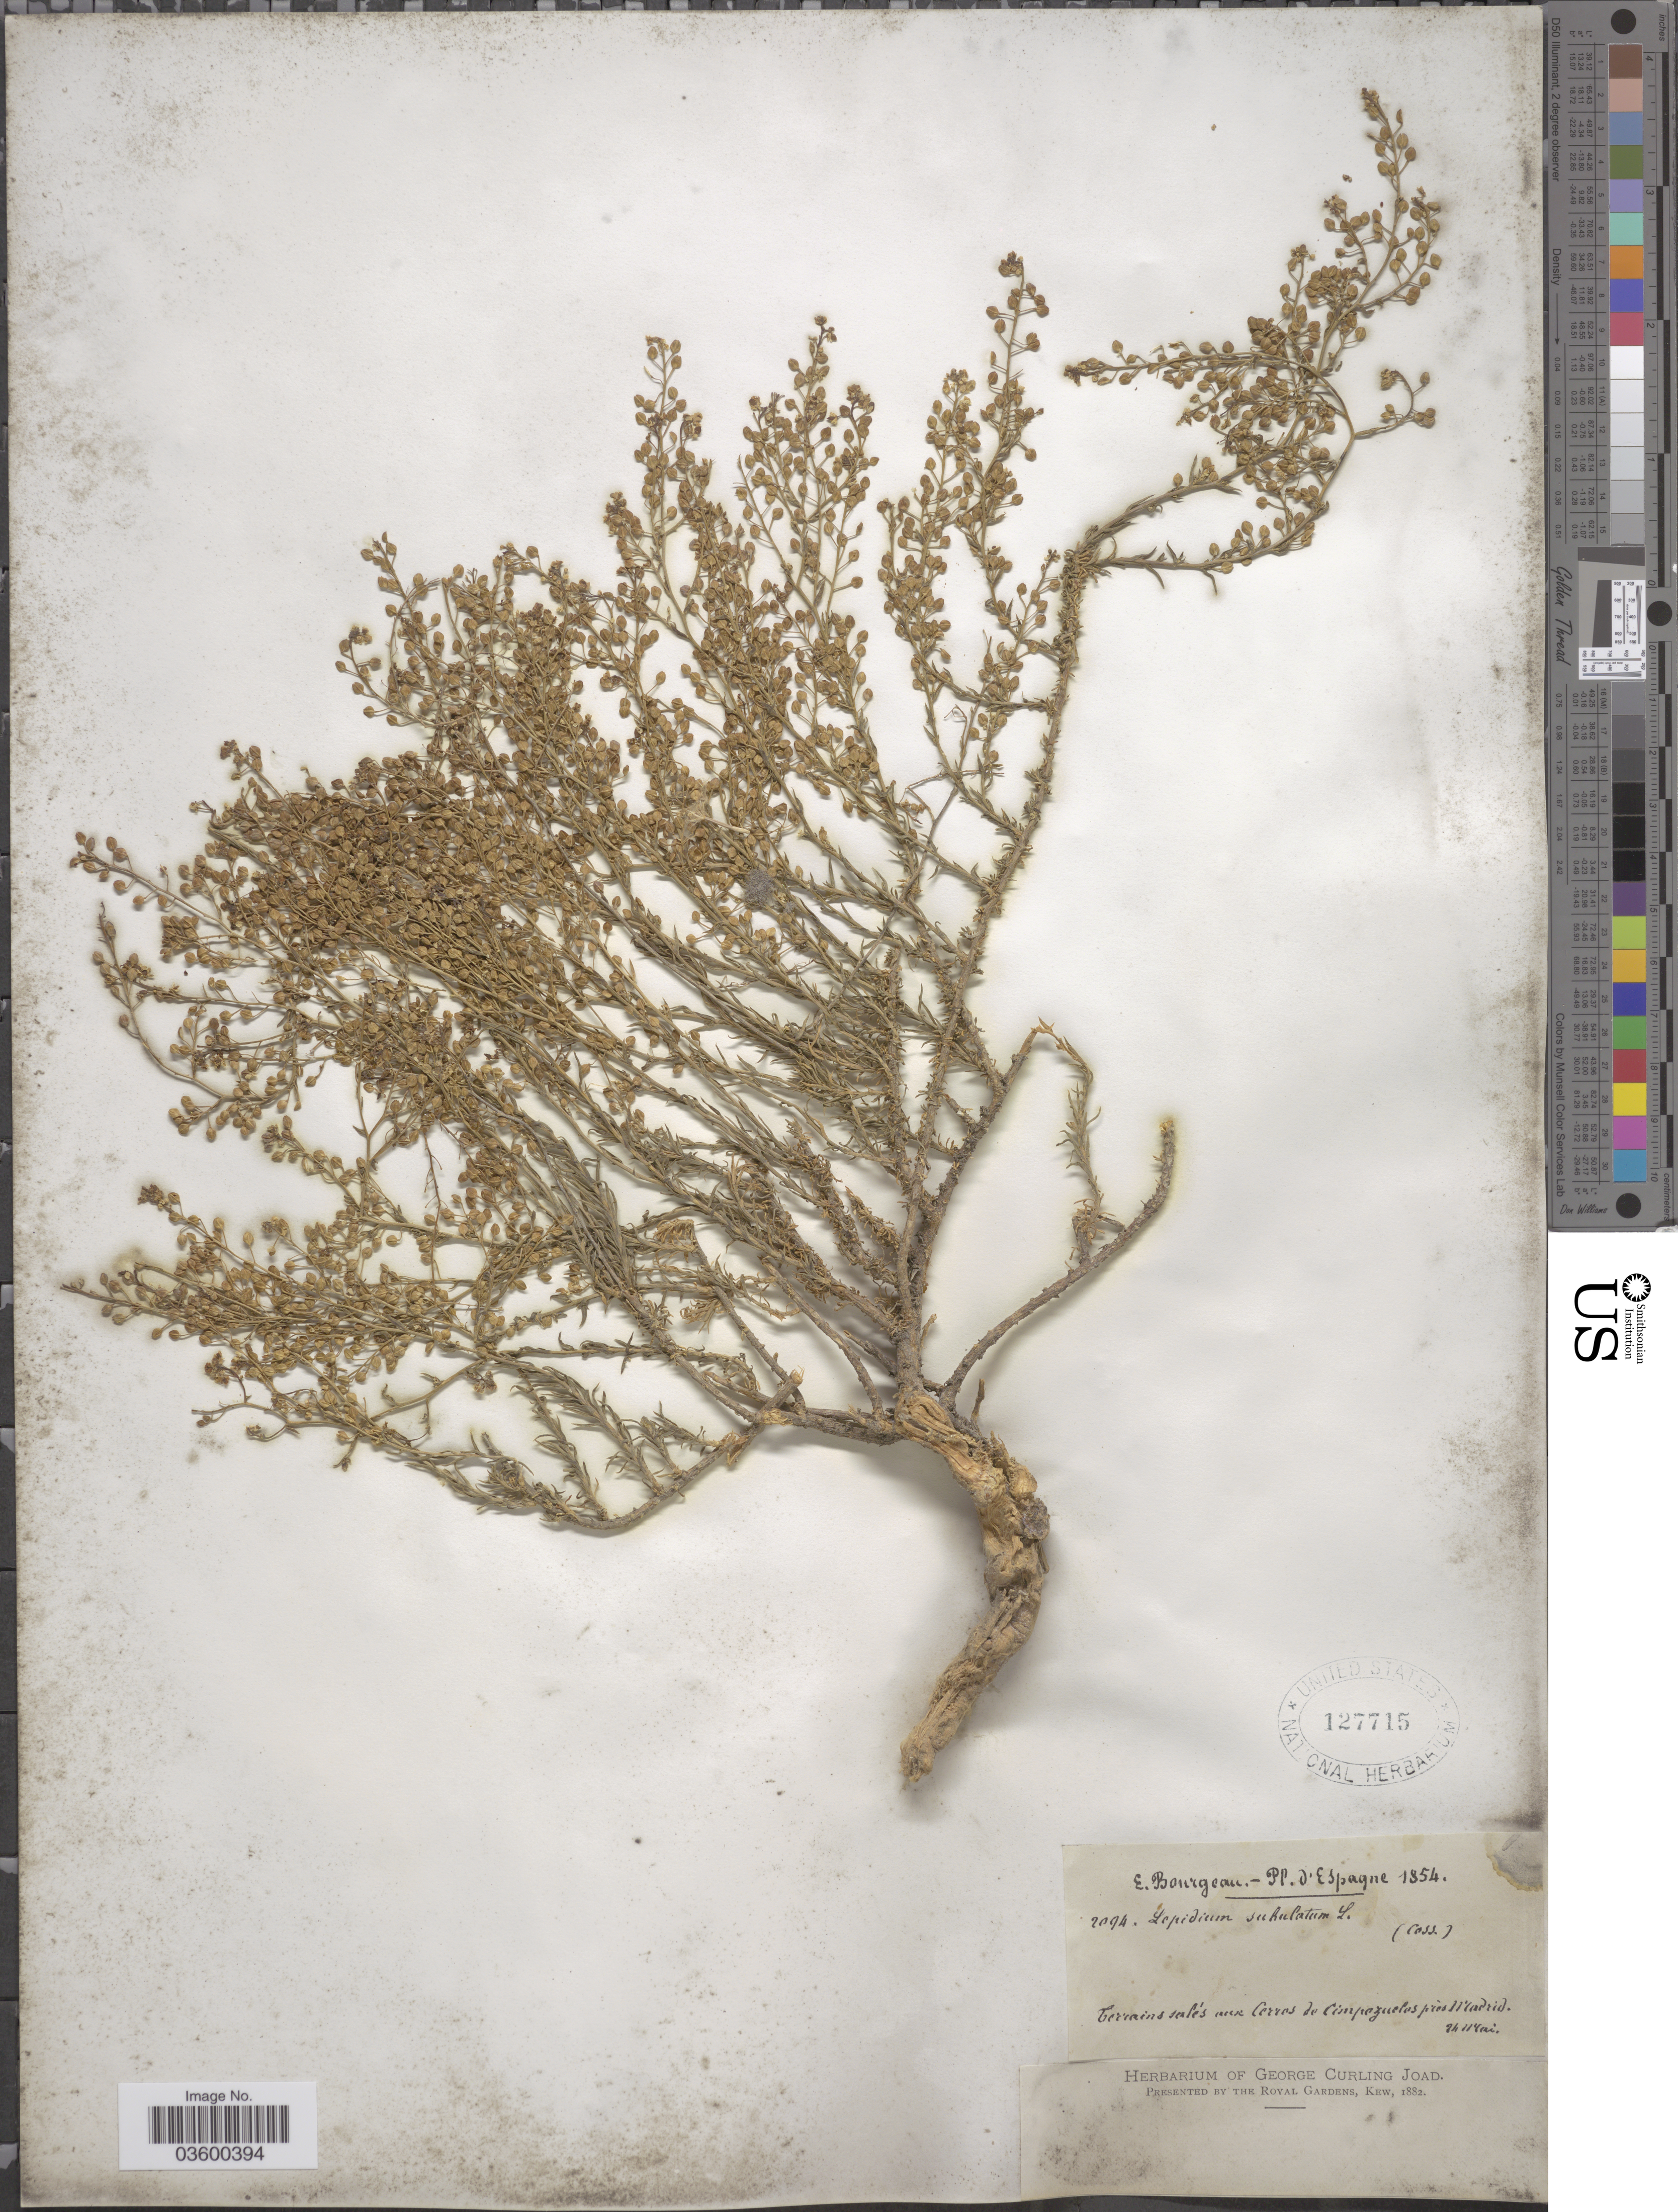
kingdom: Plantae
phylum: Tracheophyta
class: Magnoliopsida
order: Brassicales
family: Brassicaceae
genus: Lepidium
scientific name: Lepidium subulatum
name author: L.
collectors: E. Bourgeau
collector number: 2094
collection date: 1854-05-24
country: Spain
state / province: Madrid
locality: Cerros de Cimpozuelos près Madrid. Espagne.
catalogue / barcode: US 127715